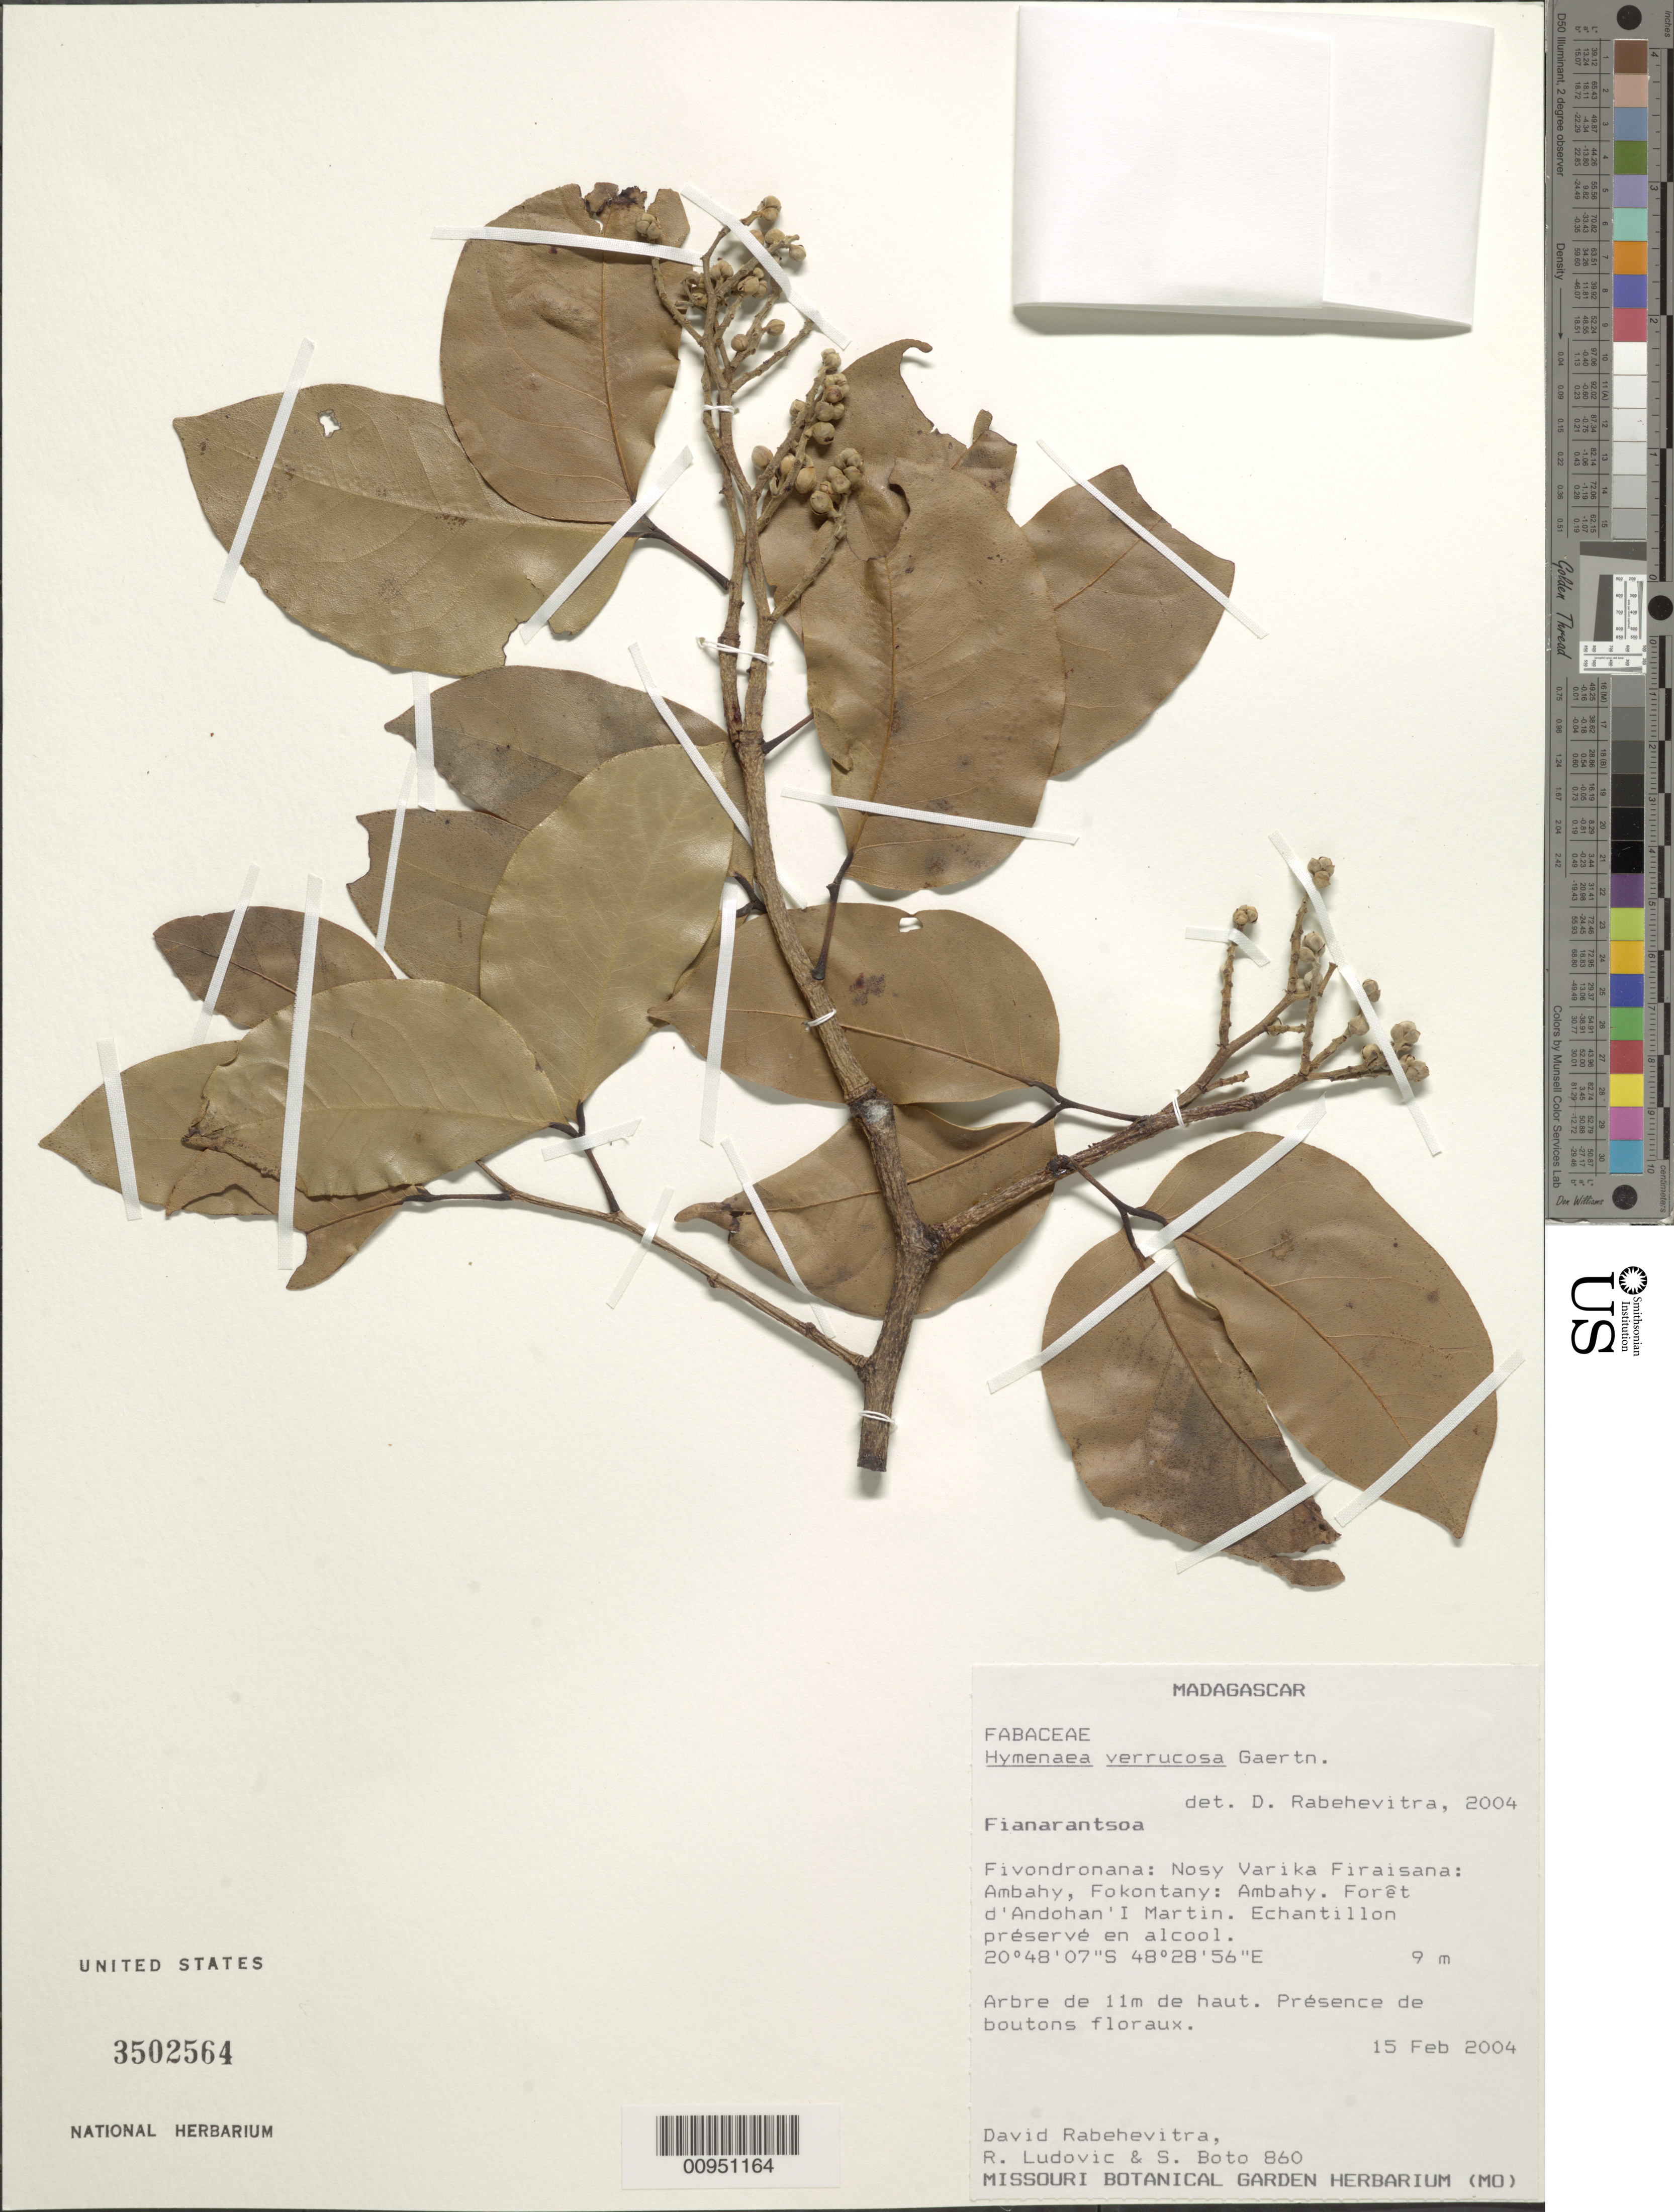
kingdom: Plantae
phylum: Tracheophyta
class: Magnoliopsida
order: Fabales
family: Fabaceae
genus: Hymenaea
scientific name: Hymenaea verrucosa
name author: Gaertn.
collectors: D. Rabehevitra, R. Ludovic & S. Boto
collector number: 860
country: Madagascar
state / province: Vatovavy Fitovinany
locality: Fivondronana, Nosy Varika Firaisana, Ambahy, Fokontany, Ambahy, foret d'Andohan'I Martin.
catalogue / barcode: US 3502564